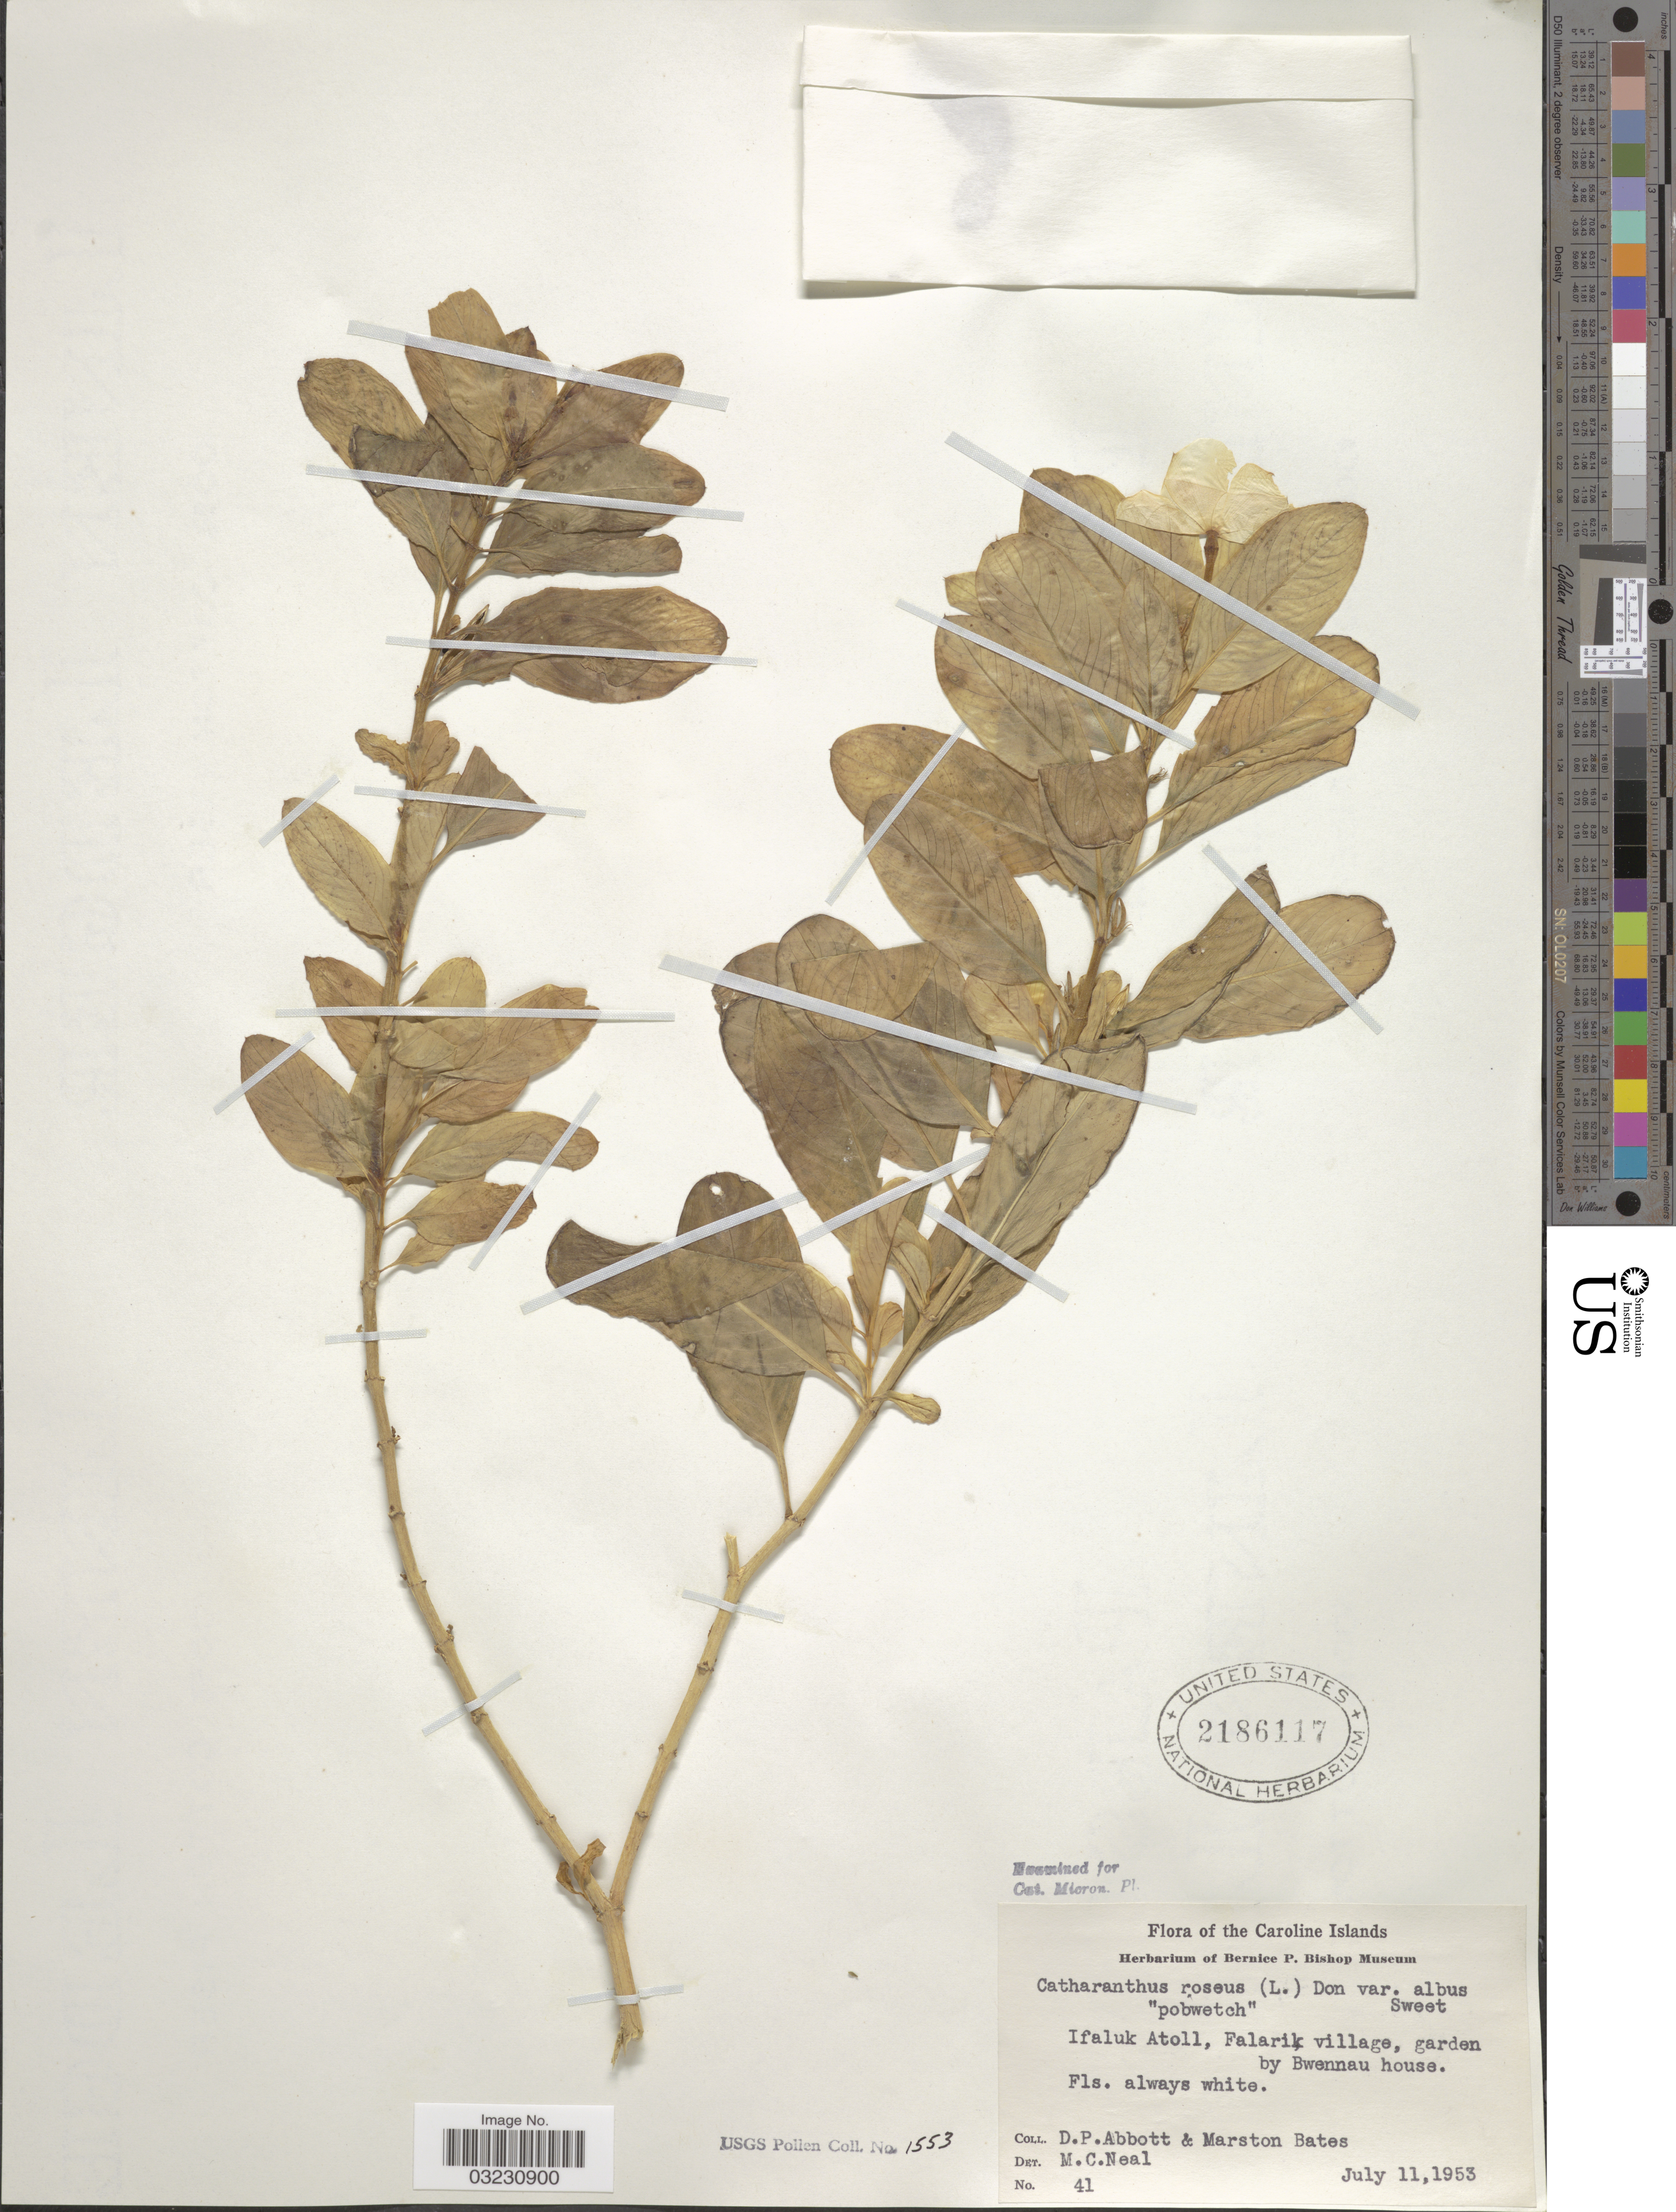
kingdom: Plantae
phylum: Tracheophyta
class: Magnoliopsida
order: Gentianales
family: Apocynaceae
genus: Catharanthus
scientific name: Catharanthus roseus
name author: (L.) G. Don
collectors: D. P. Abbott & M. Bates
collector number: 41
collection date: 1953-07-11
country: Micronesia, Federated States of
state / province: Yap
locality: Caroline Islands. Ifaluk Atoll, Falarik village, garden by Bwennau house.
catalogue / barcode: US 2186117